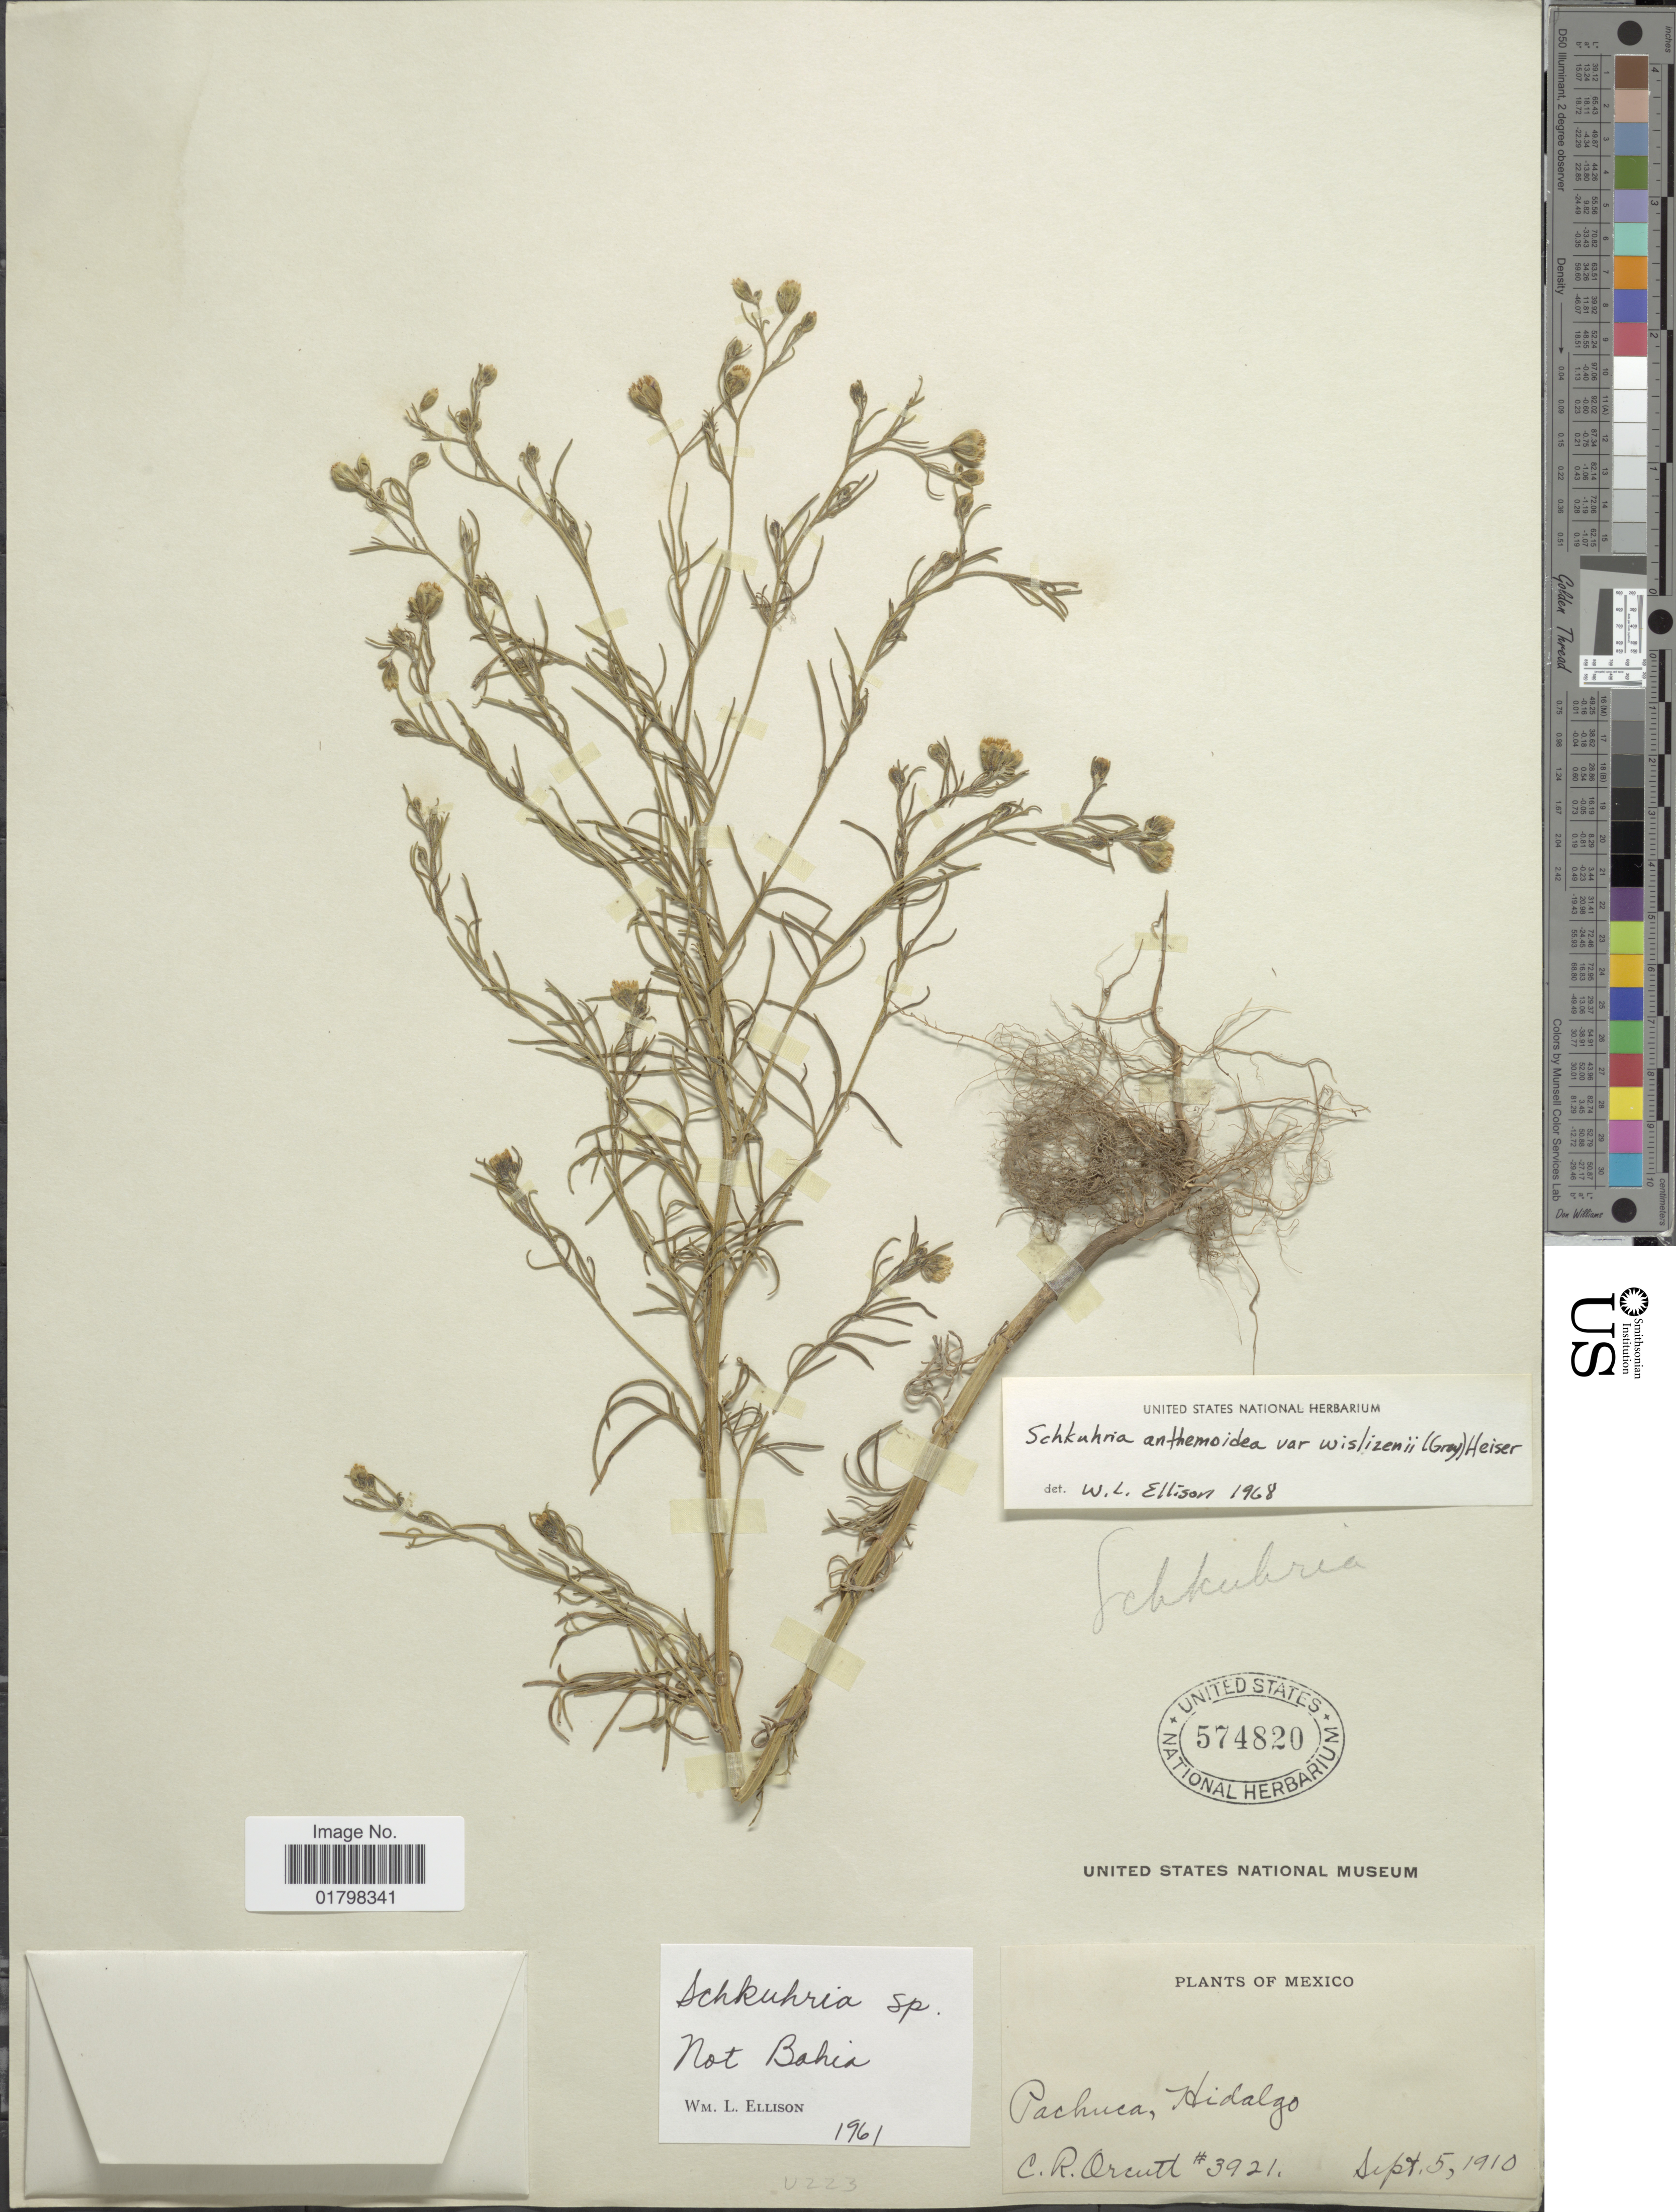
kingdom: Plantae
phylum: Tracheophyta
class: Magnoliopsida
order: Asterales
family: Asteraceae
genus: Schkuhria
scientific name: Schkuhria wislizeni var. frustrata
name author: S.F. Blake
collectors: C. R. Orcutt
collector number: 3921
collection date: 1910-09-05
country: Mexico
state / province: Hidalgo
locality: Pachuca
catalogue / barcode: US 574820